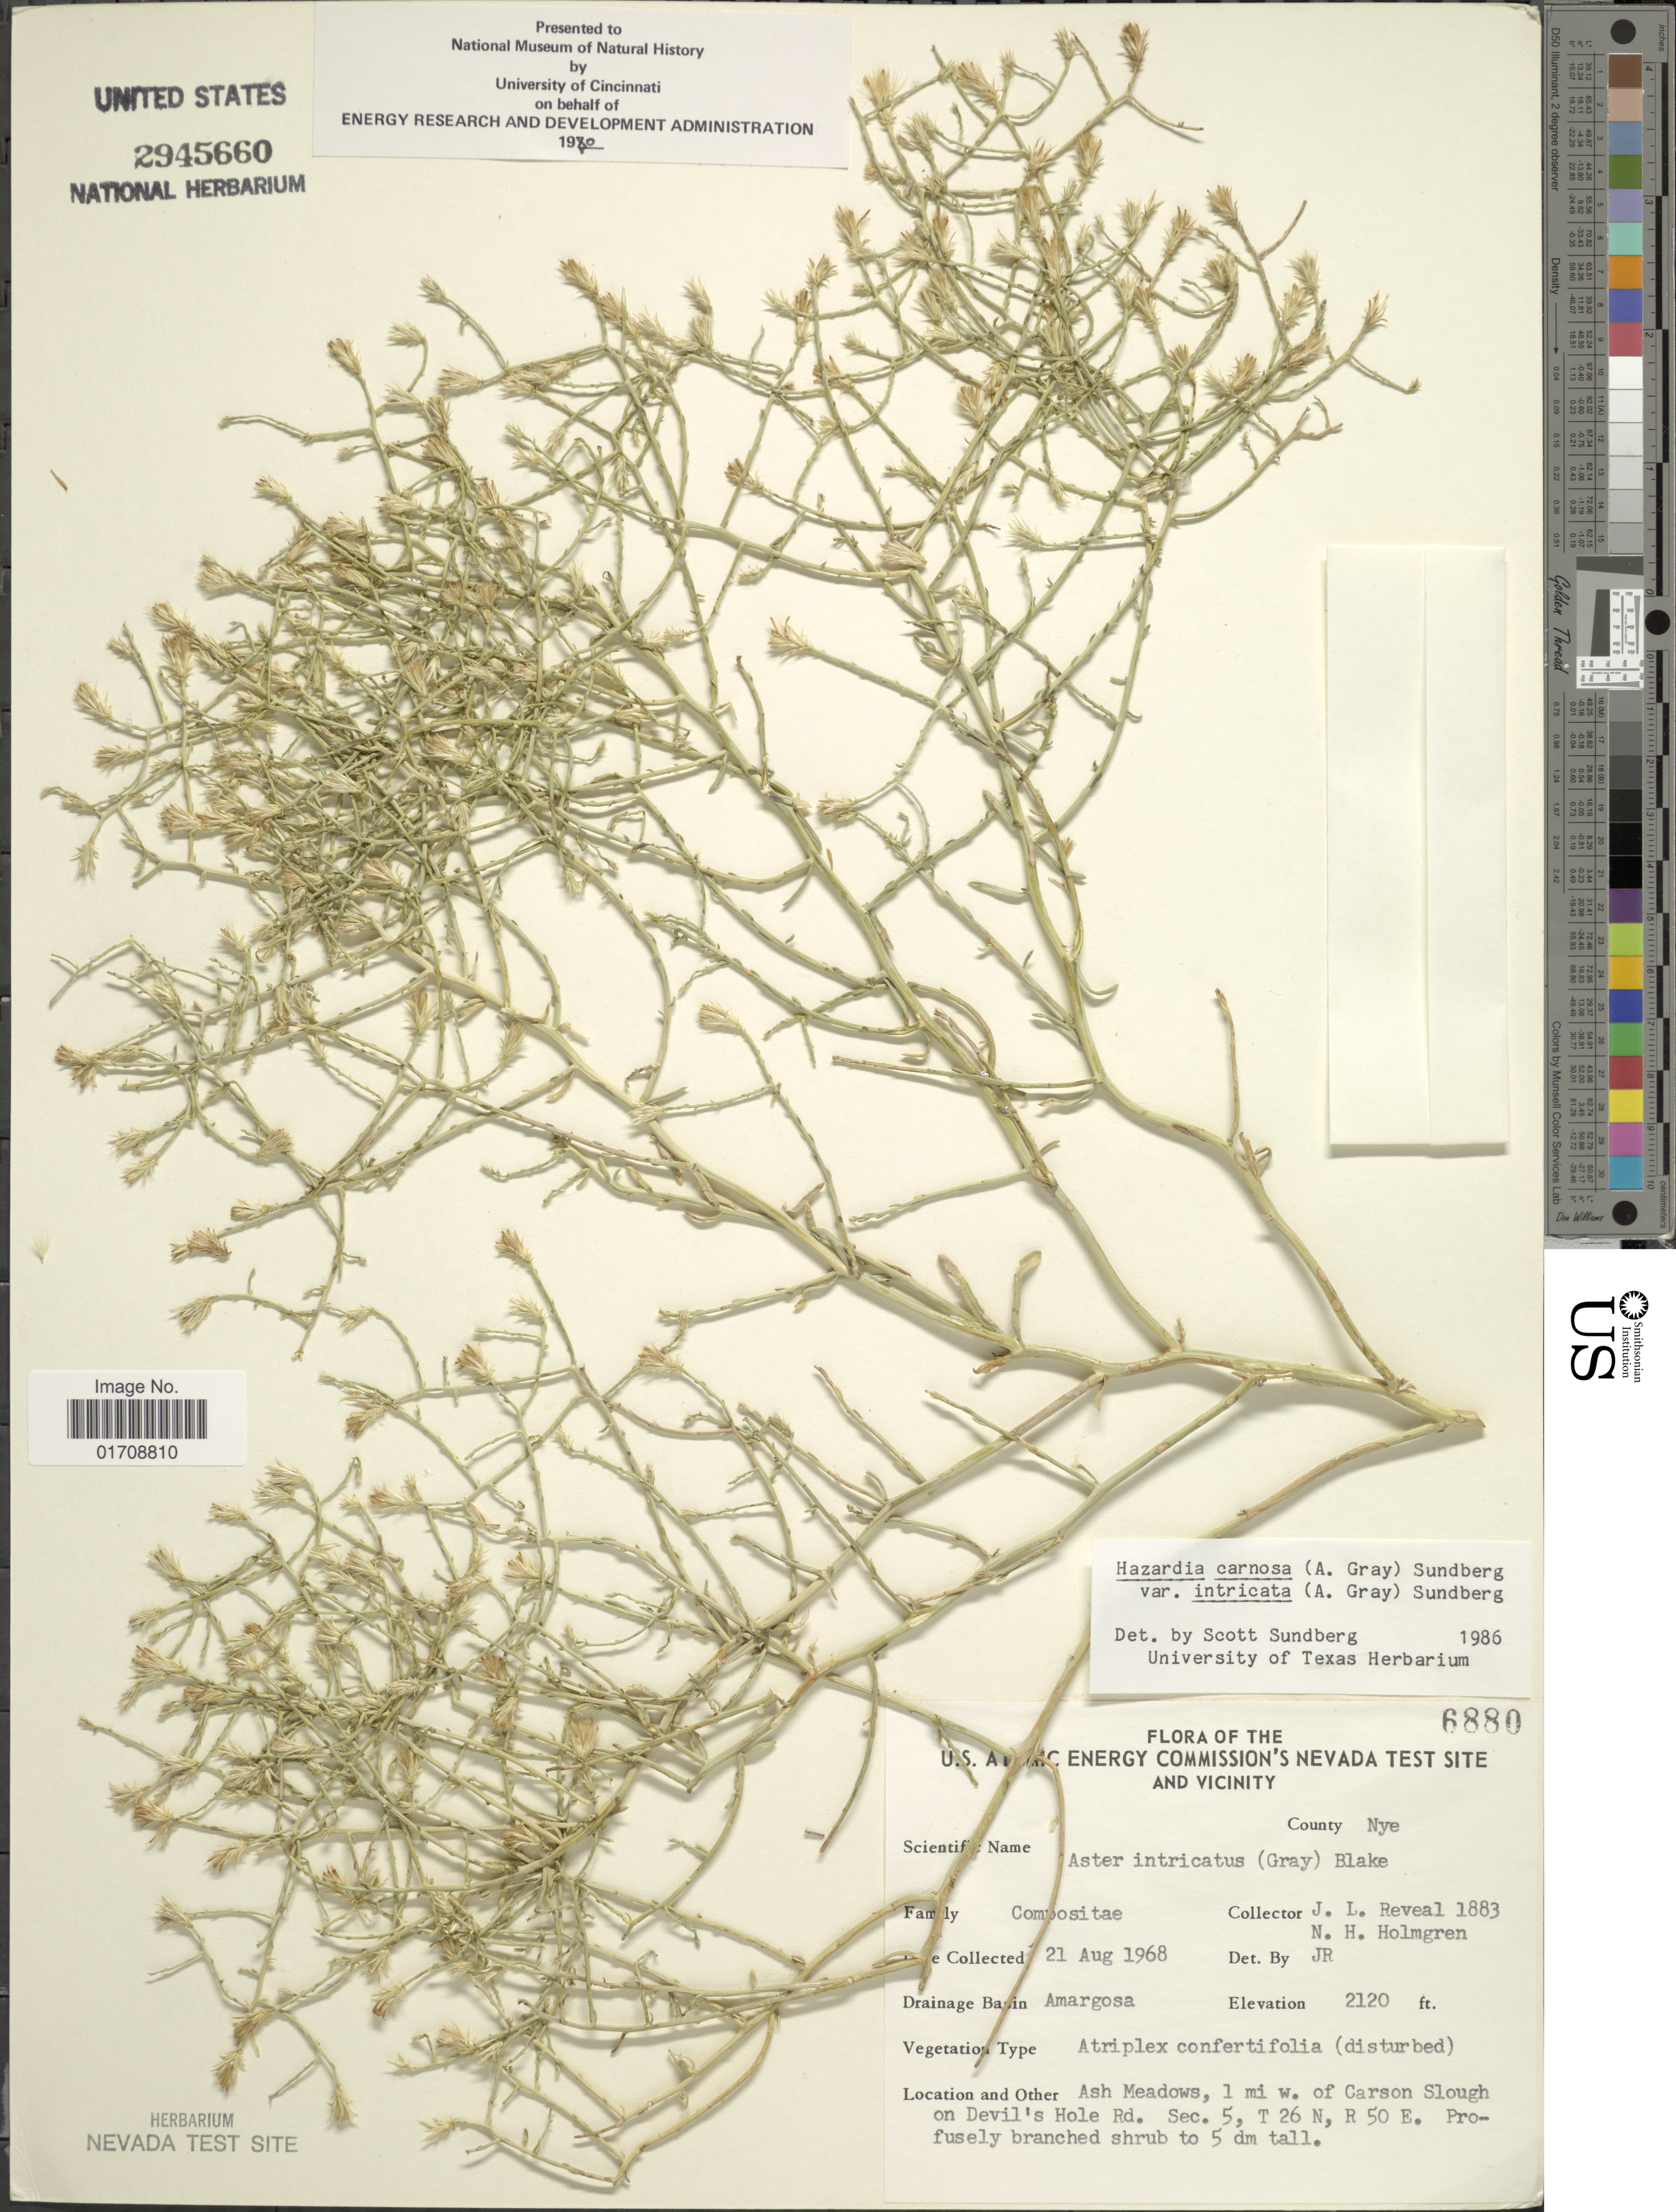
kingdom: Plantae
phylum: Tracheophyta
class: Magnoliopsida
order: Asterales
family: Asteraceae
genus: Machaeranthera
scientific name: Machaeranthera carnosa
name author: (A. Gray) G.L. Nesom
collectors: J. L. Reveal & N. H. Holmgren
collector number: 1883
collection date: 1968-08-21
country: United States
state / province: Nevada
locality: U. S. Atomic Energy Commission's Nevada Test Site and Vicinity, County Nye, Drainage Basin Amargosa, Ash Meadows, 1 mi w. of Carson Slough on Devil's Hole Rd. Sec 5, T26N, R50E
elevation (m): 646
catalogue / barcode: US 2945660